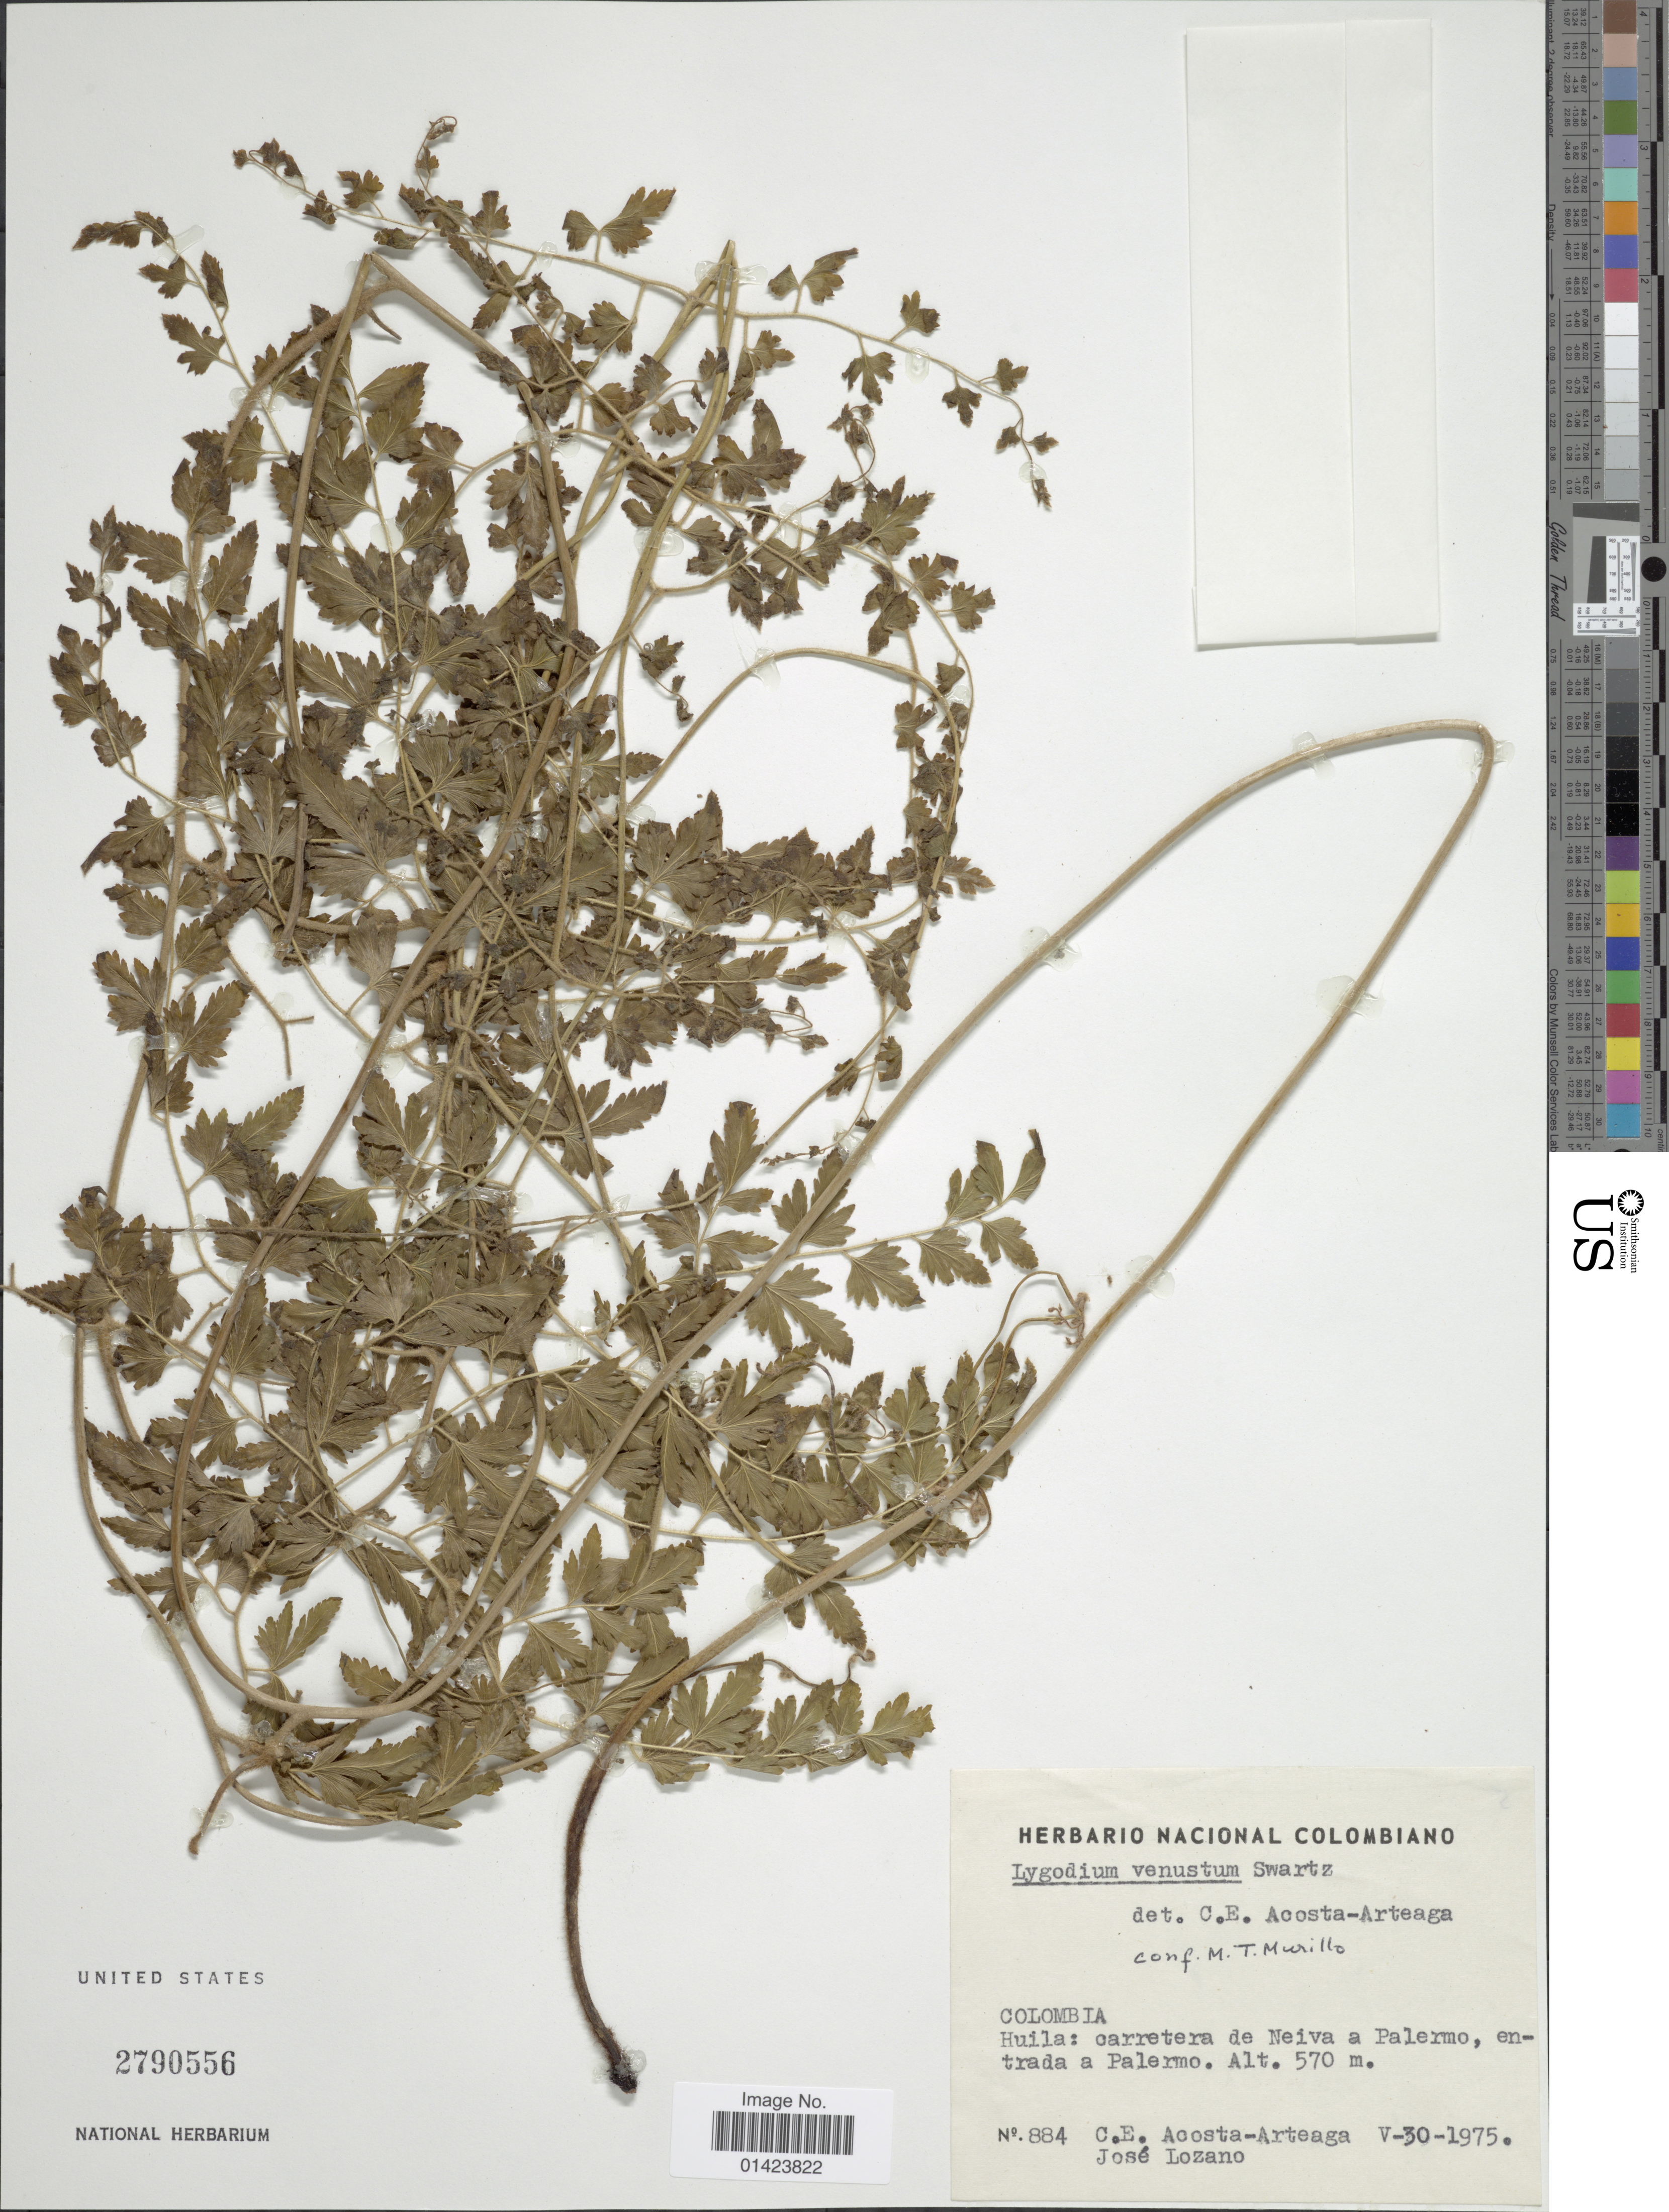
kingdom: Plantae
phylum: Tracheophyta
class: Polypodiopsida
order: Schizaeales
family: Lygodiaceae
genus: Lygodium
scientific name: Lygodium venustum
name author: Sw.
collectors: C. E. Acosta-Arteaga & J. Lozano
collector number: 884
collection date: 1975-05-30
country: Colombia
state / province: Huila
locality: Colombia, Huila: carretera de Neiva a Palermo, entrada a Palermo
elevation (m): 570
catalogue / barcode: US 2790556